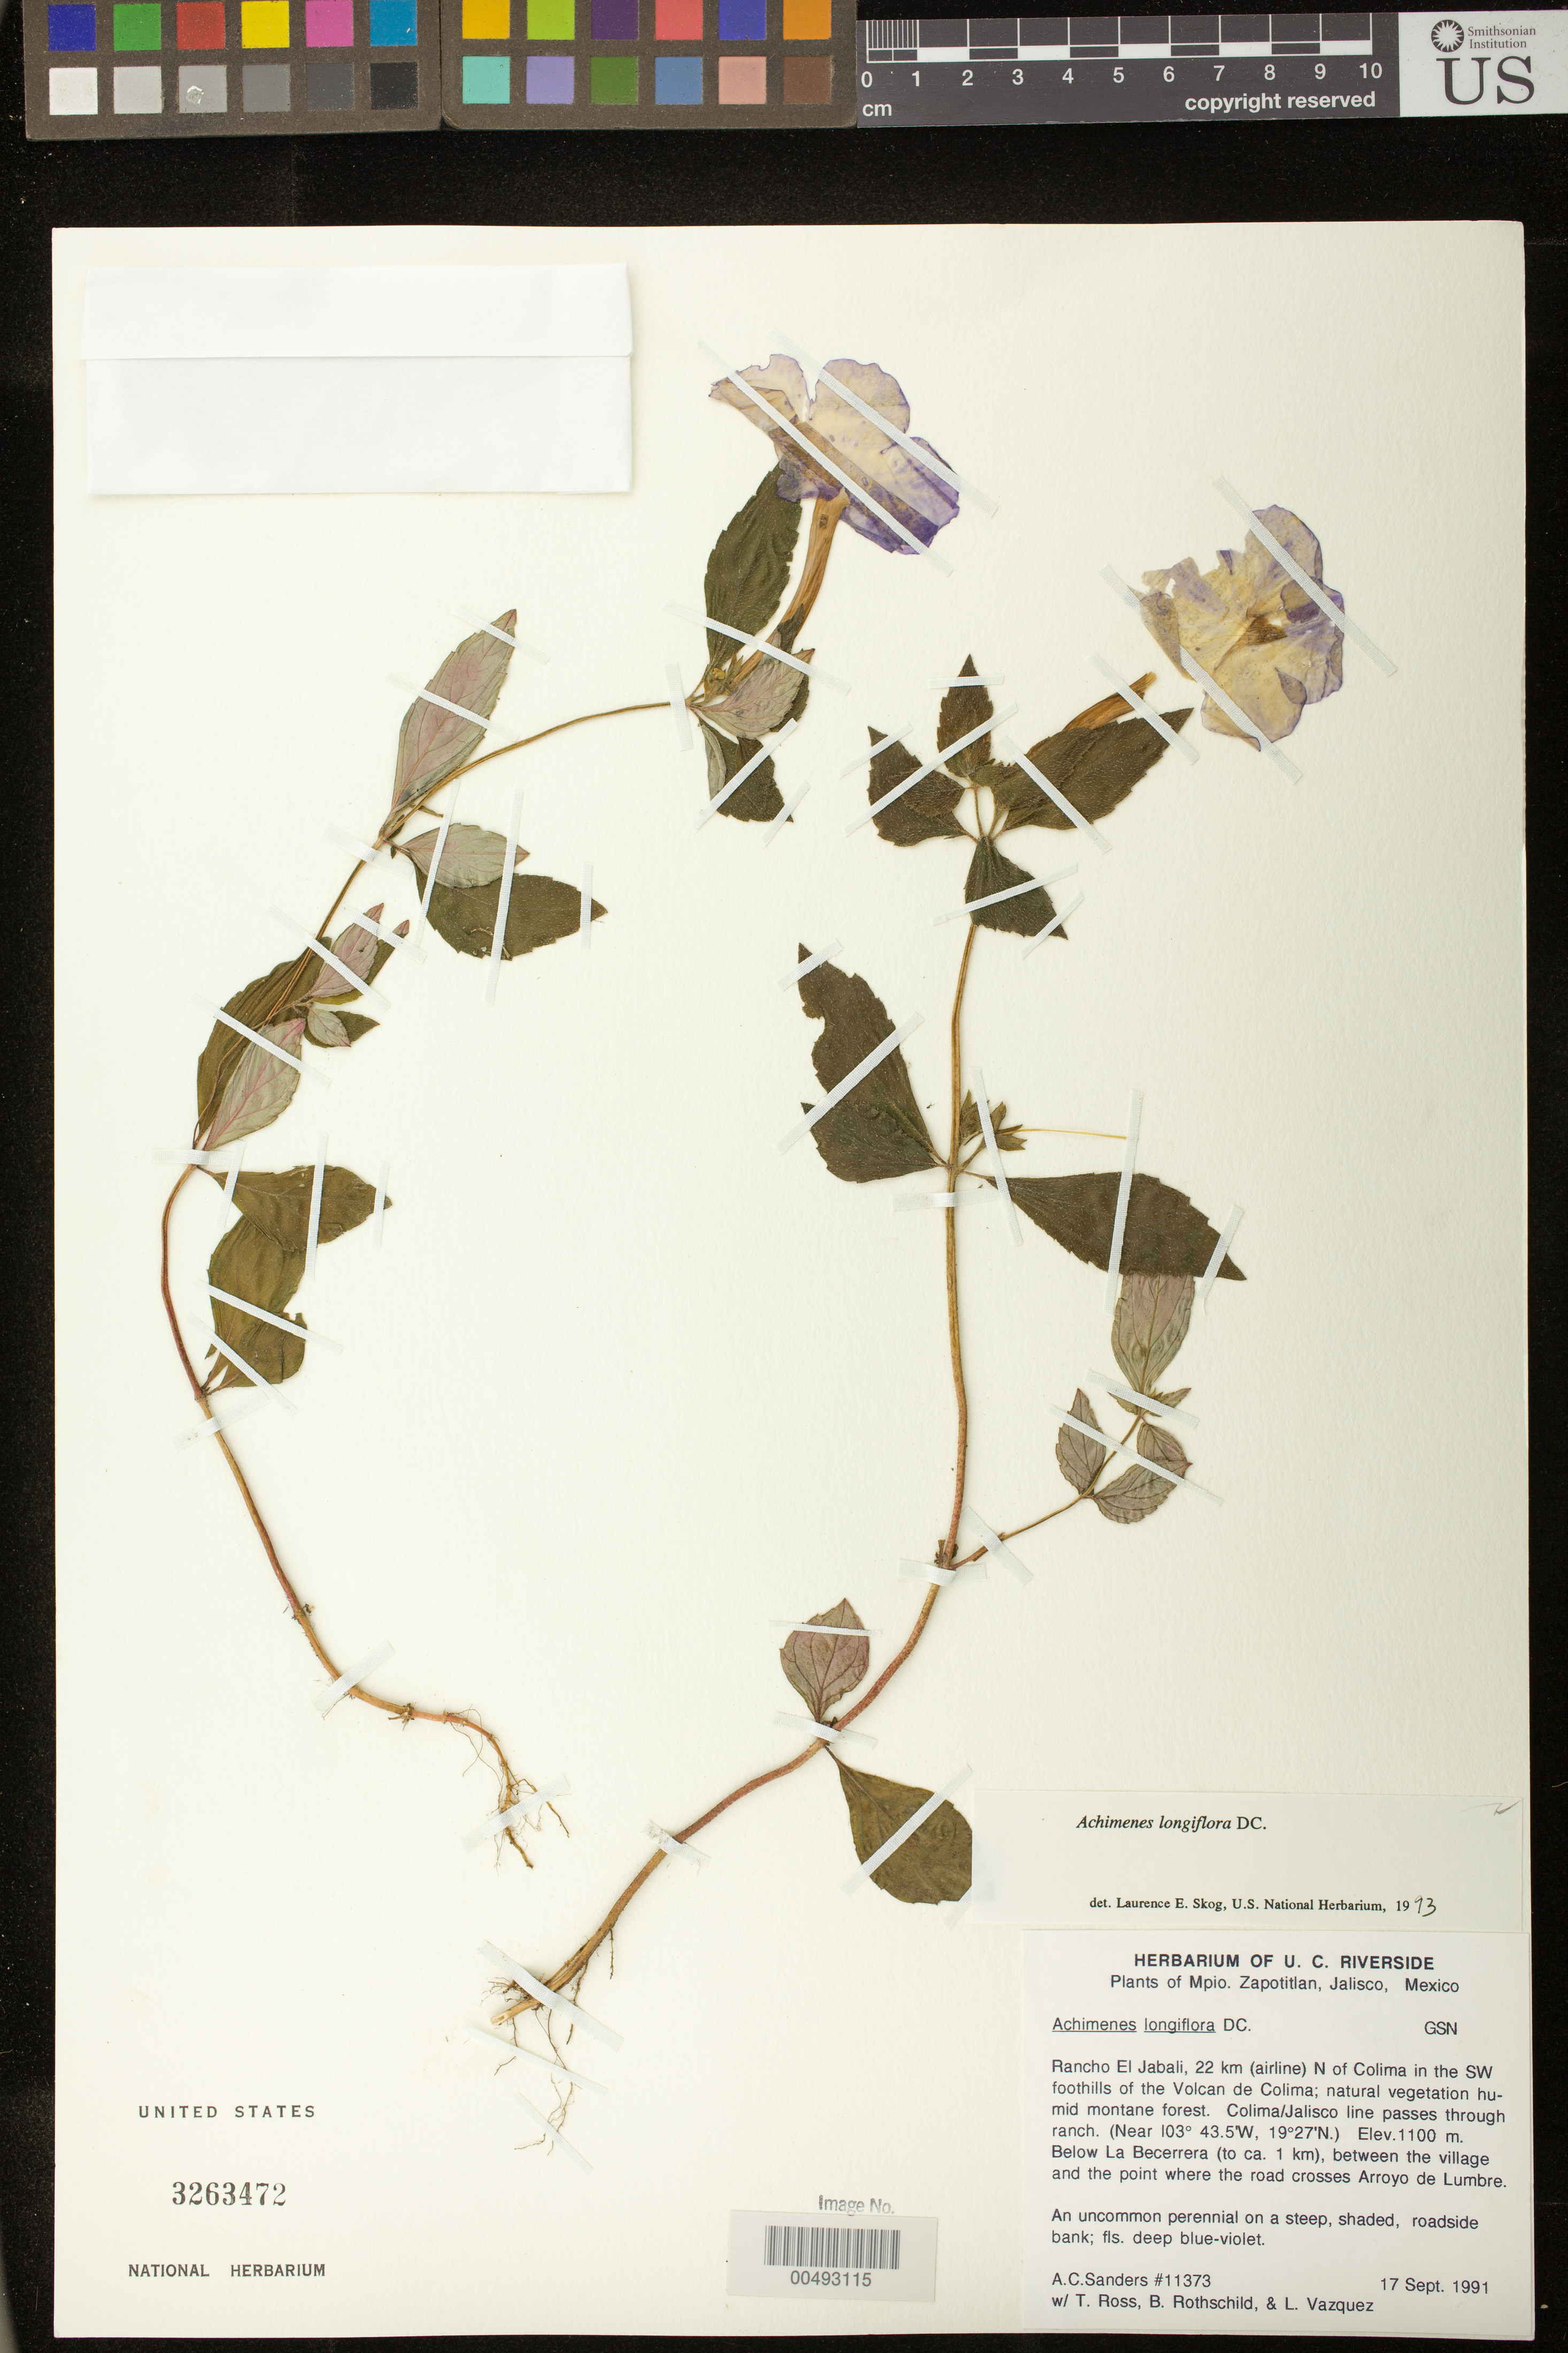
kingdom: Plantae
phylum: Tracheophyta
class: Magnoliopsida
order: Lamiales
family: Gesneriaceae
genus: Achimenes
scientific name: Achimenes longiflora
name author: DC.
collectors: A. Sanders, T. Ross, B. Rothschild & L. Vazquez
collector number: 11373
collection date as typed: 17 Sep 1991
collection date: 1991-09-17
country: Mexico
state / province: Jalisco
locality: Mpio. Zapotitlan; Rancho El Jabli, 22 km (airline) N of Colima in the SW foothills of the Volcán de Colima; Colima/Jalisco line passes through ranch; below La Becerrera (to ca. 1 km), between the village and the point where the road crosses Arroyo de Lumbre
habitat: Natural vegetation humid montane forest; on a steep, shaded roadside bank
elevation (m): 1100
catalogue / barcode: US 3263472